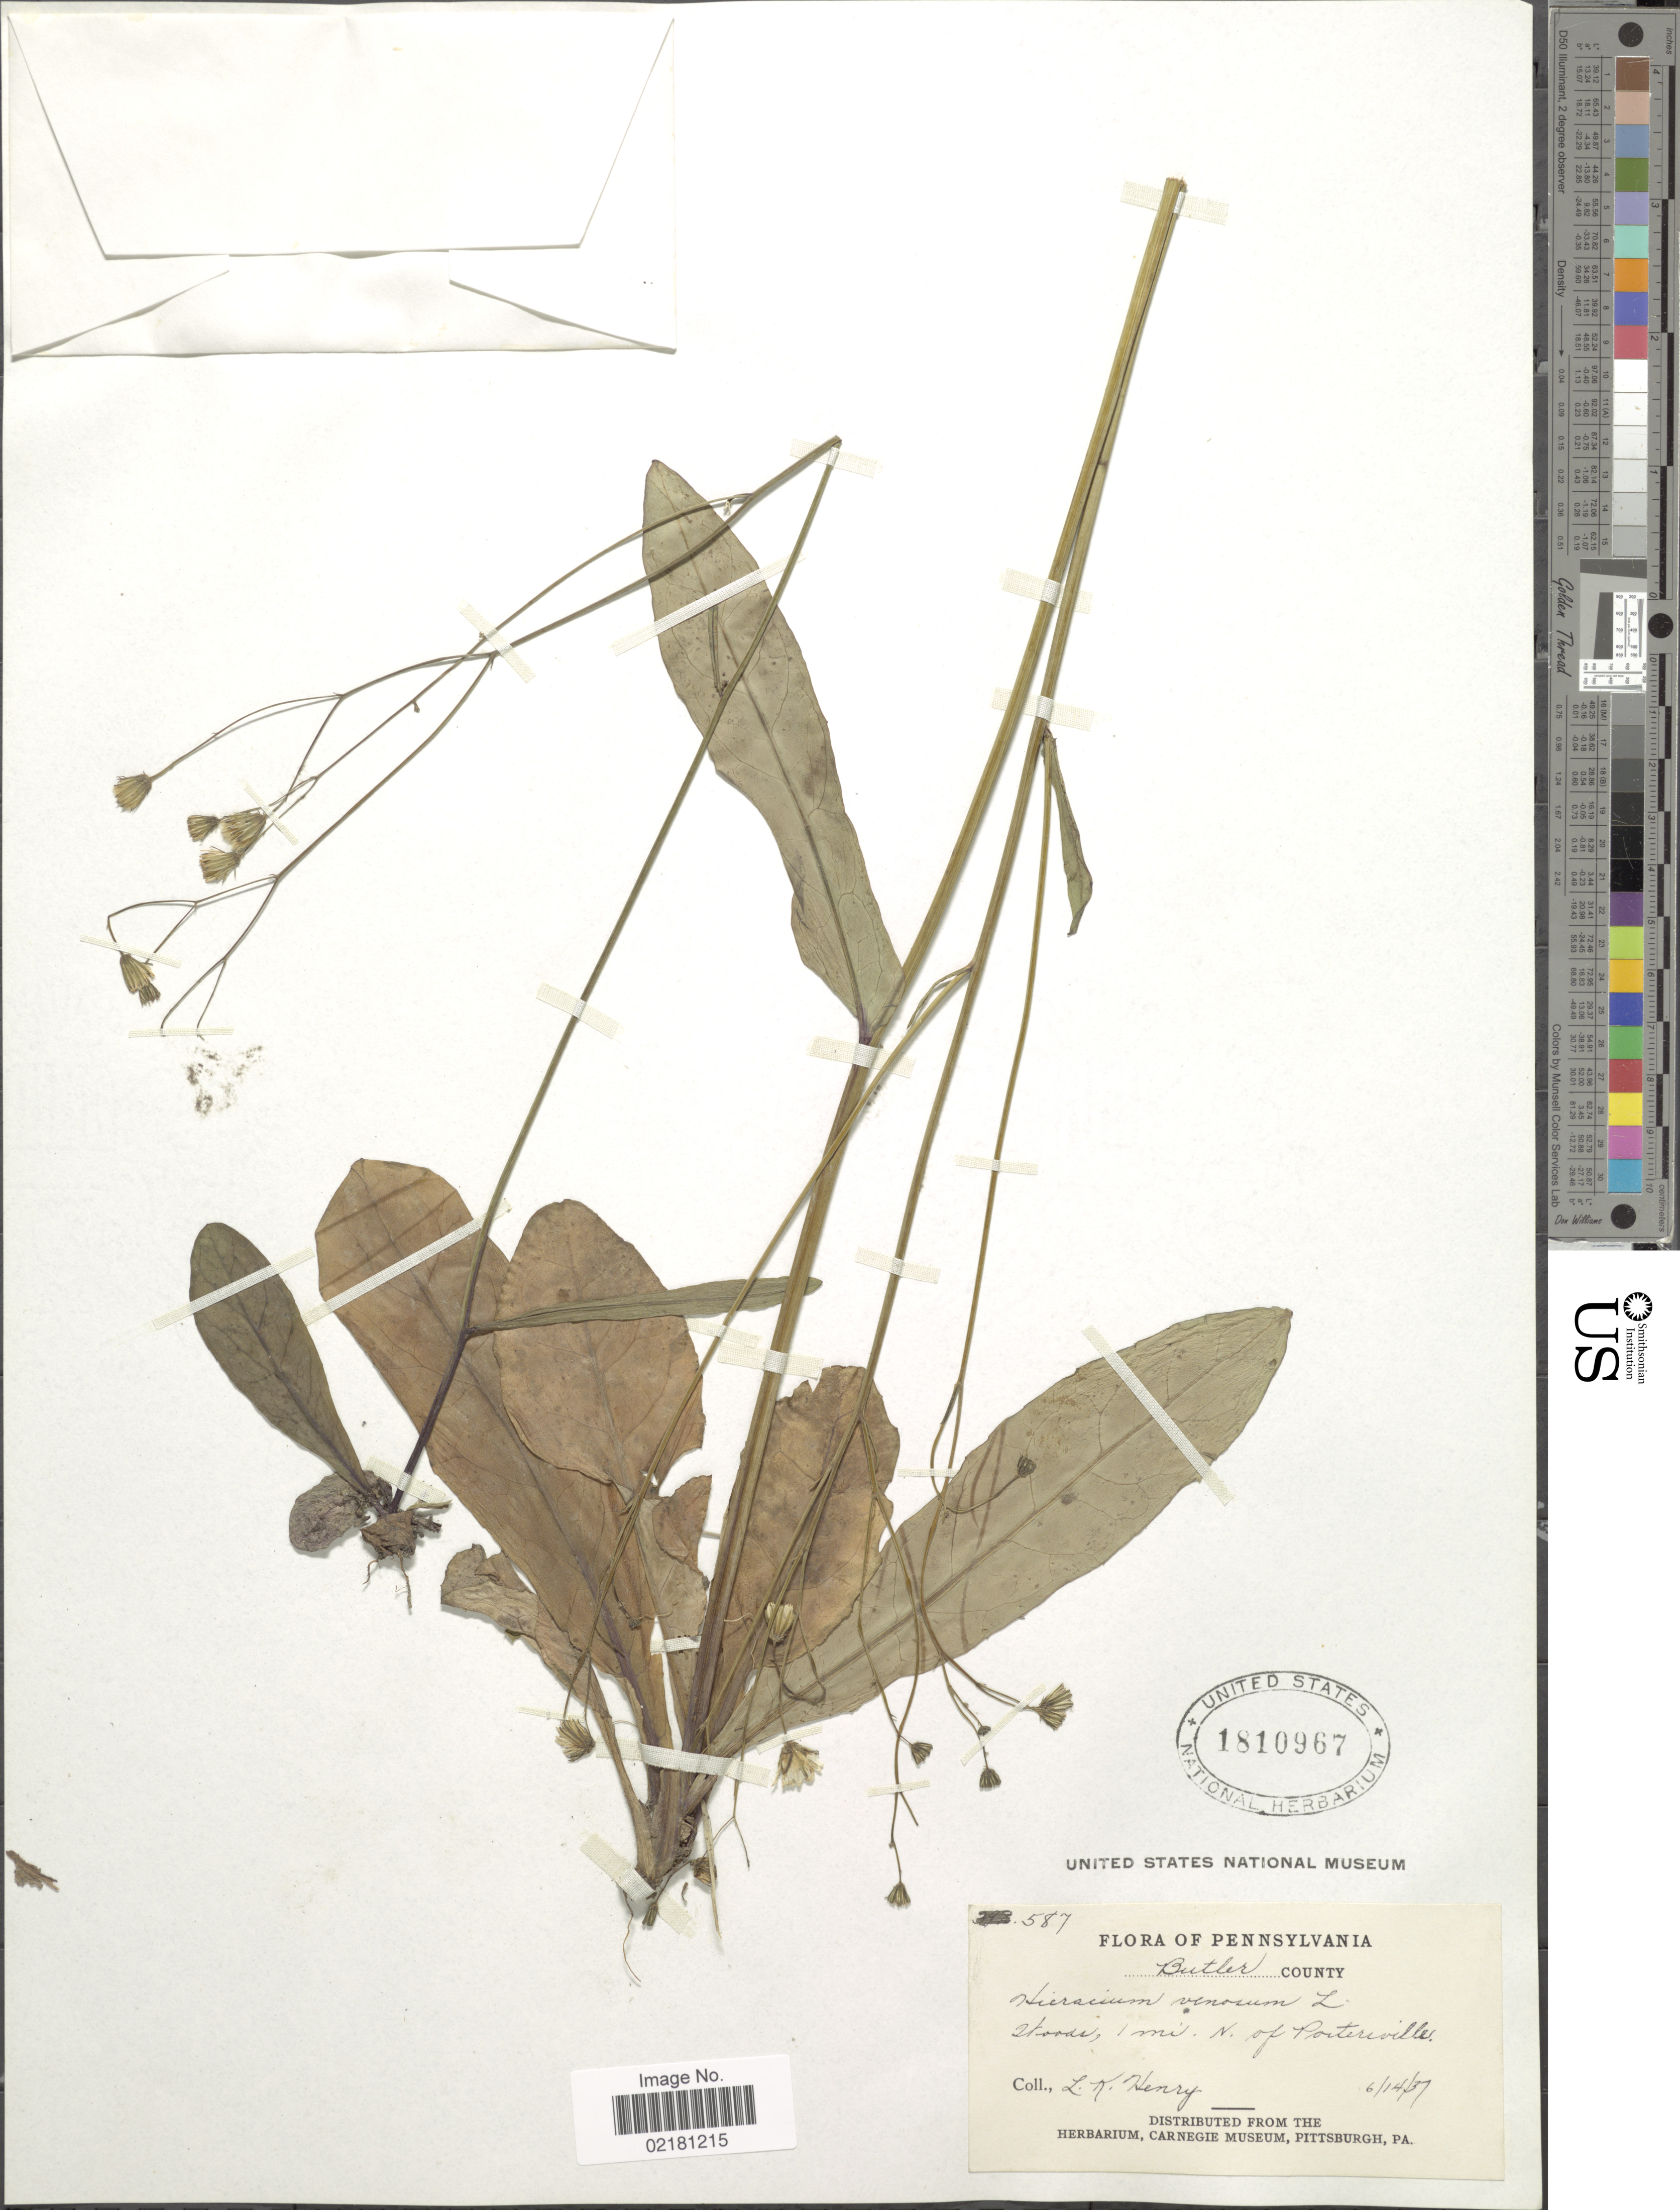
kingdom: Plantae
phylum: Tracheophyta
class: Magnoliopsida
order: Asterales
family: Asteraceae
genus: Hieracium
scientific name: Hieracium venosum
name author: L.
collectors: L. K. Henry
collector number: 587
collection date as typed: Transcribed d/m/y: 14/6/37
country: United States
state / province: Pennsylvania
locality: Butler County. Woods, 1 mi. N. of Porterville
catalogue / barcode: US 1810967